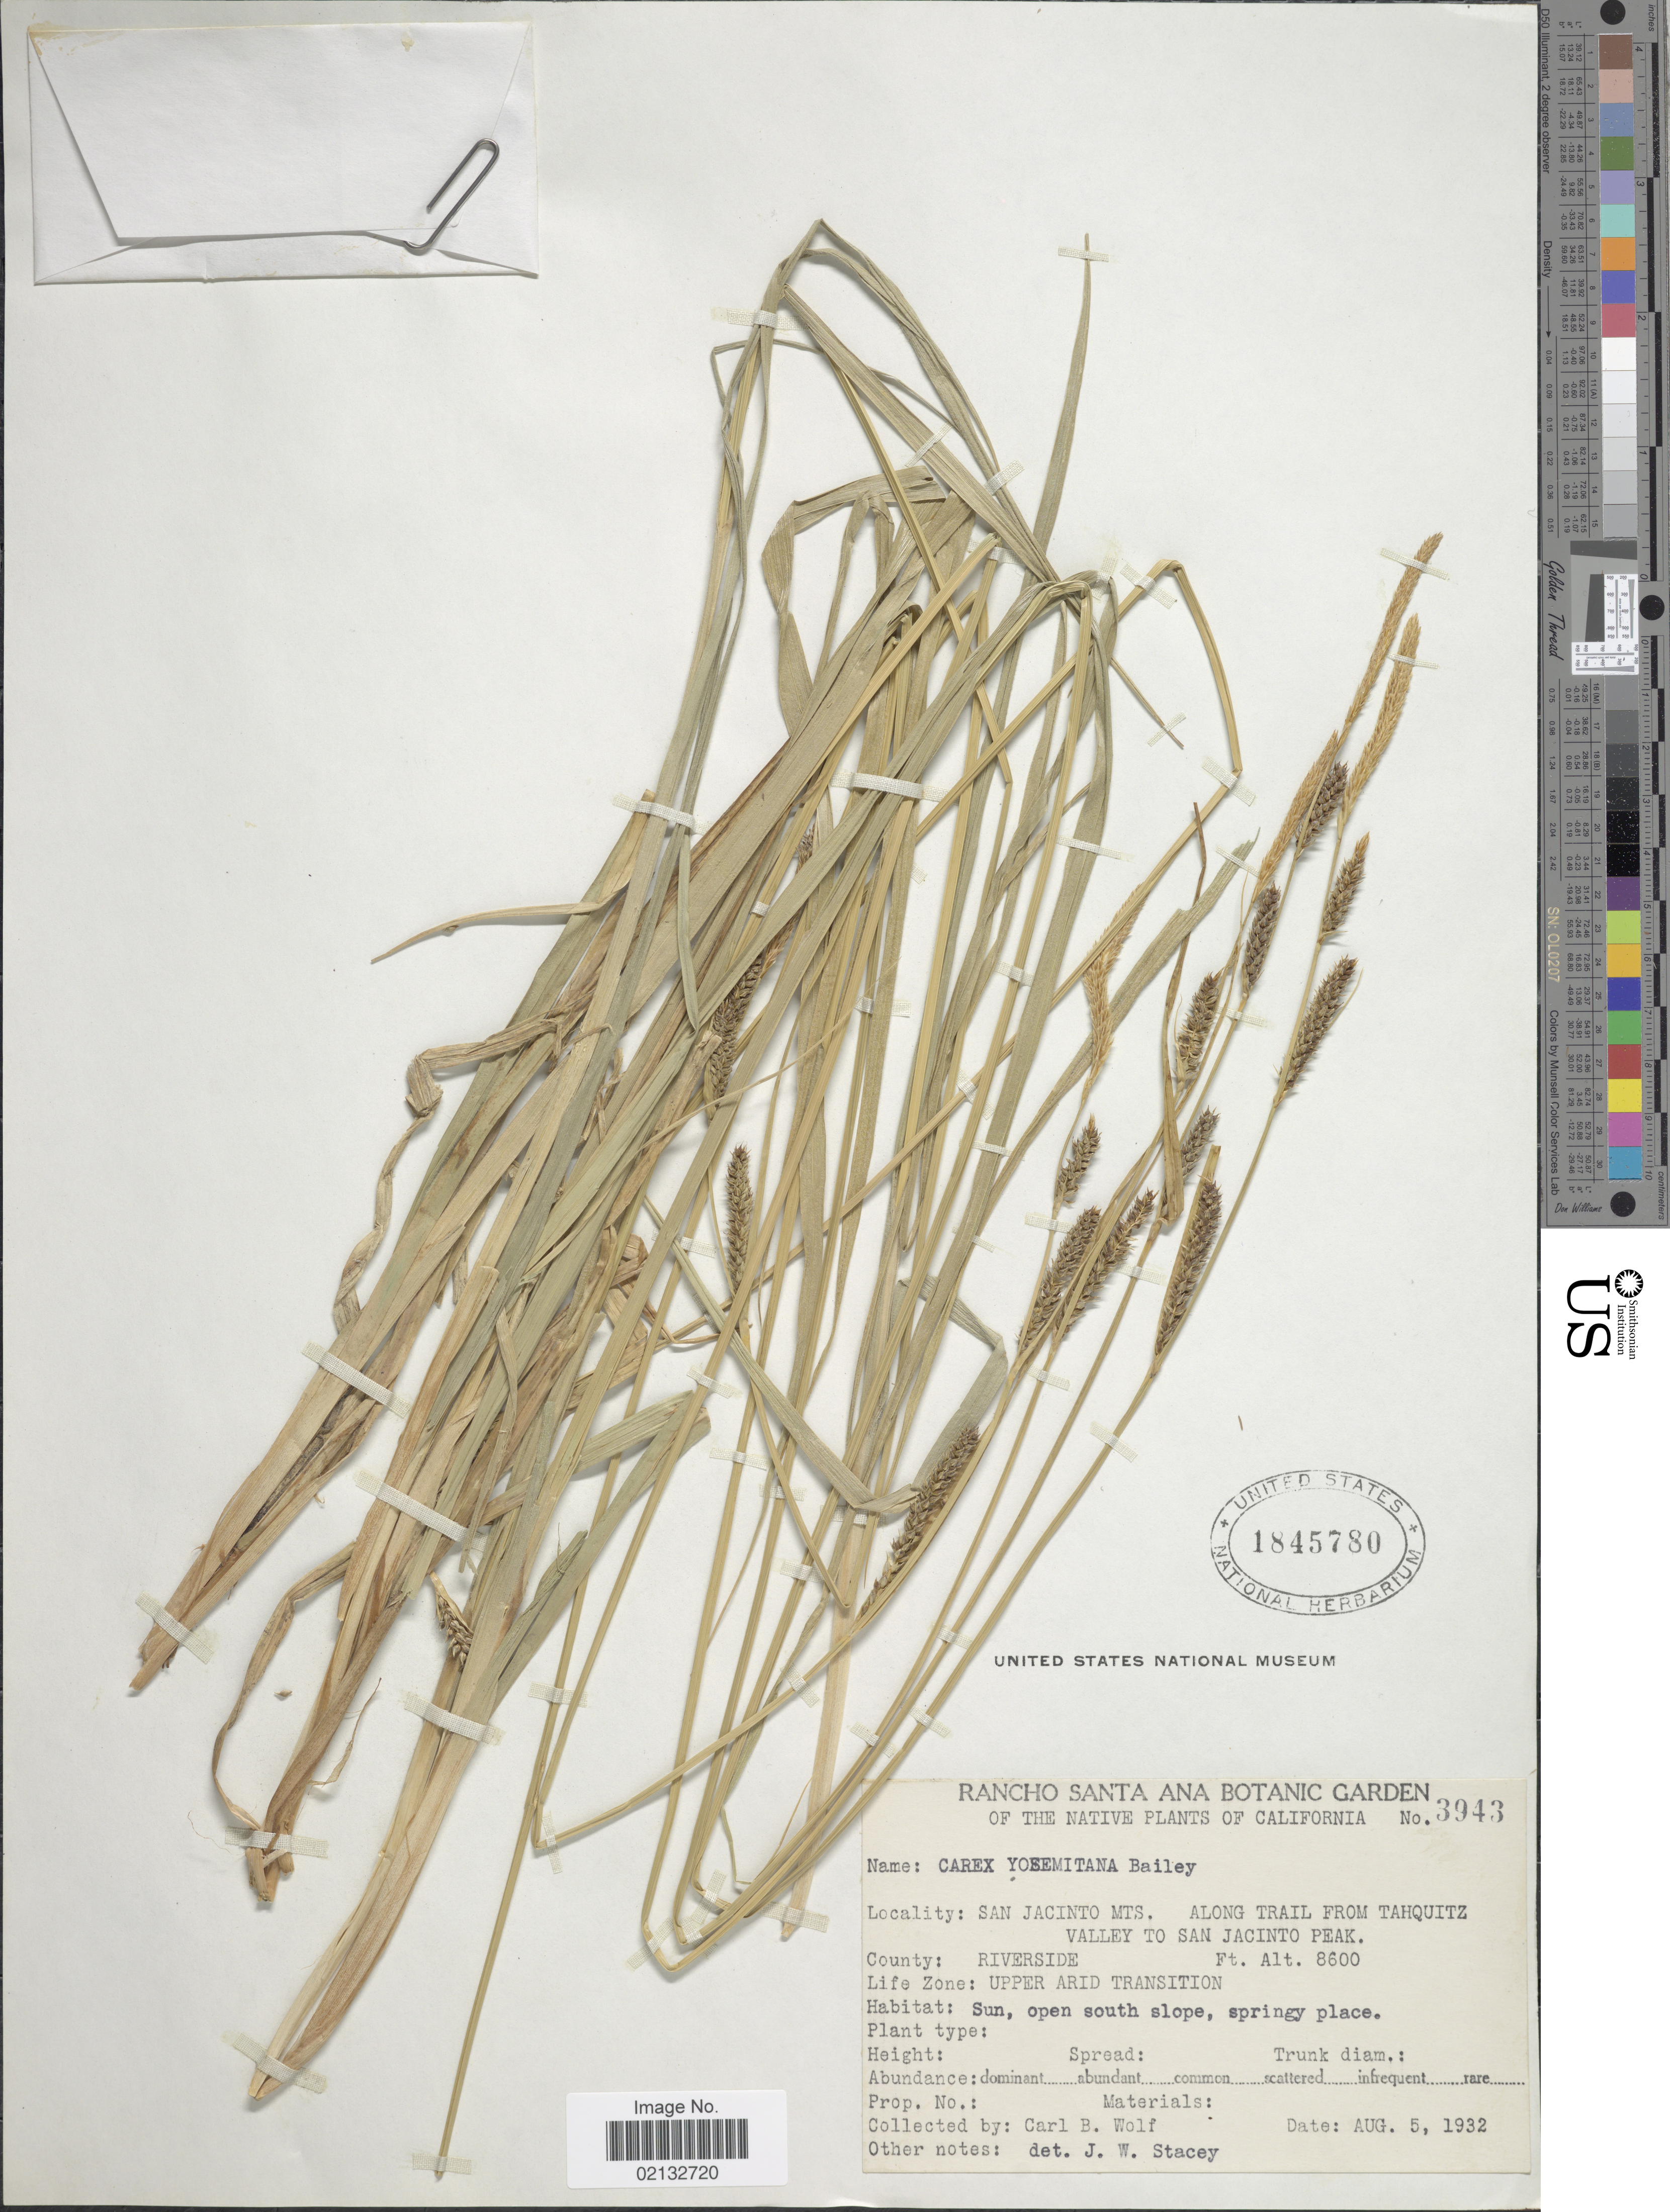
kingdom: Plantae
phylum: Tracheophyta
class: Liliopsida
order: Poales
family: Cyperaceae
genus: Carex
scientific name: Carex sartwelliana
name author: Olney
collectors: C. B. Wolf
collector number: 3943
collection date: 1932-08-05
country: United States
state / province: California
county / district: Riverside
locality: San Jacinto Mts. Along trail from Tahquitz Valley to San Jacinto Peak. County: Riverside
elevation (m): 2621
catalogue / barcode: US 1845780